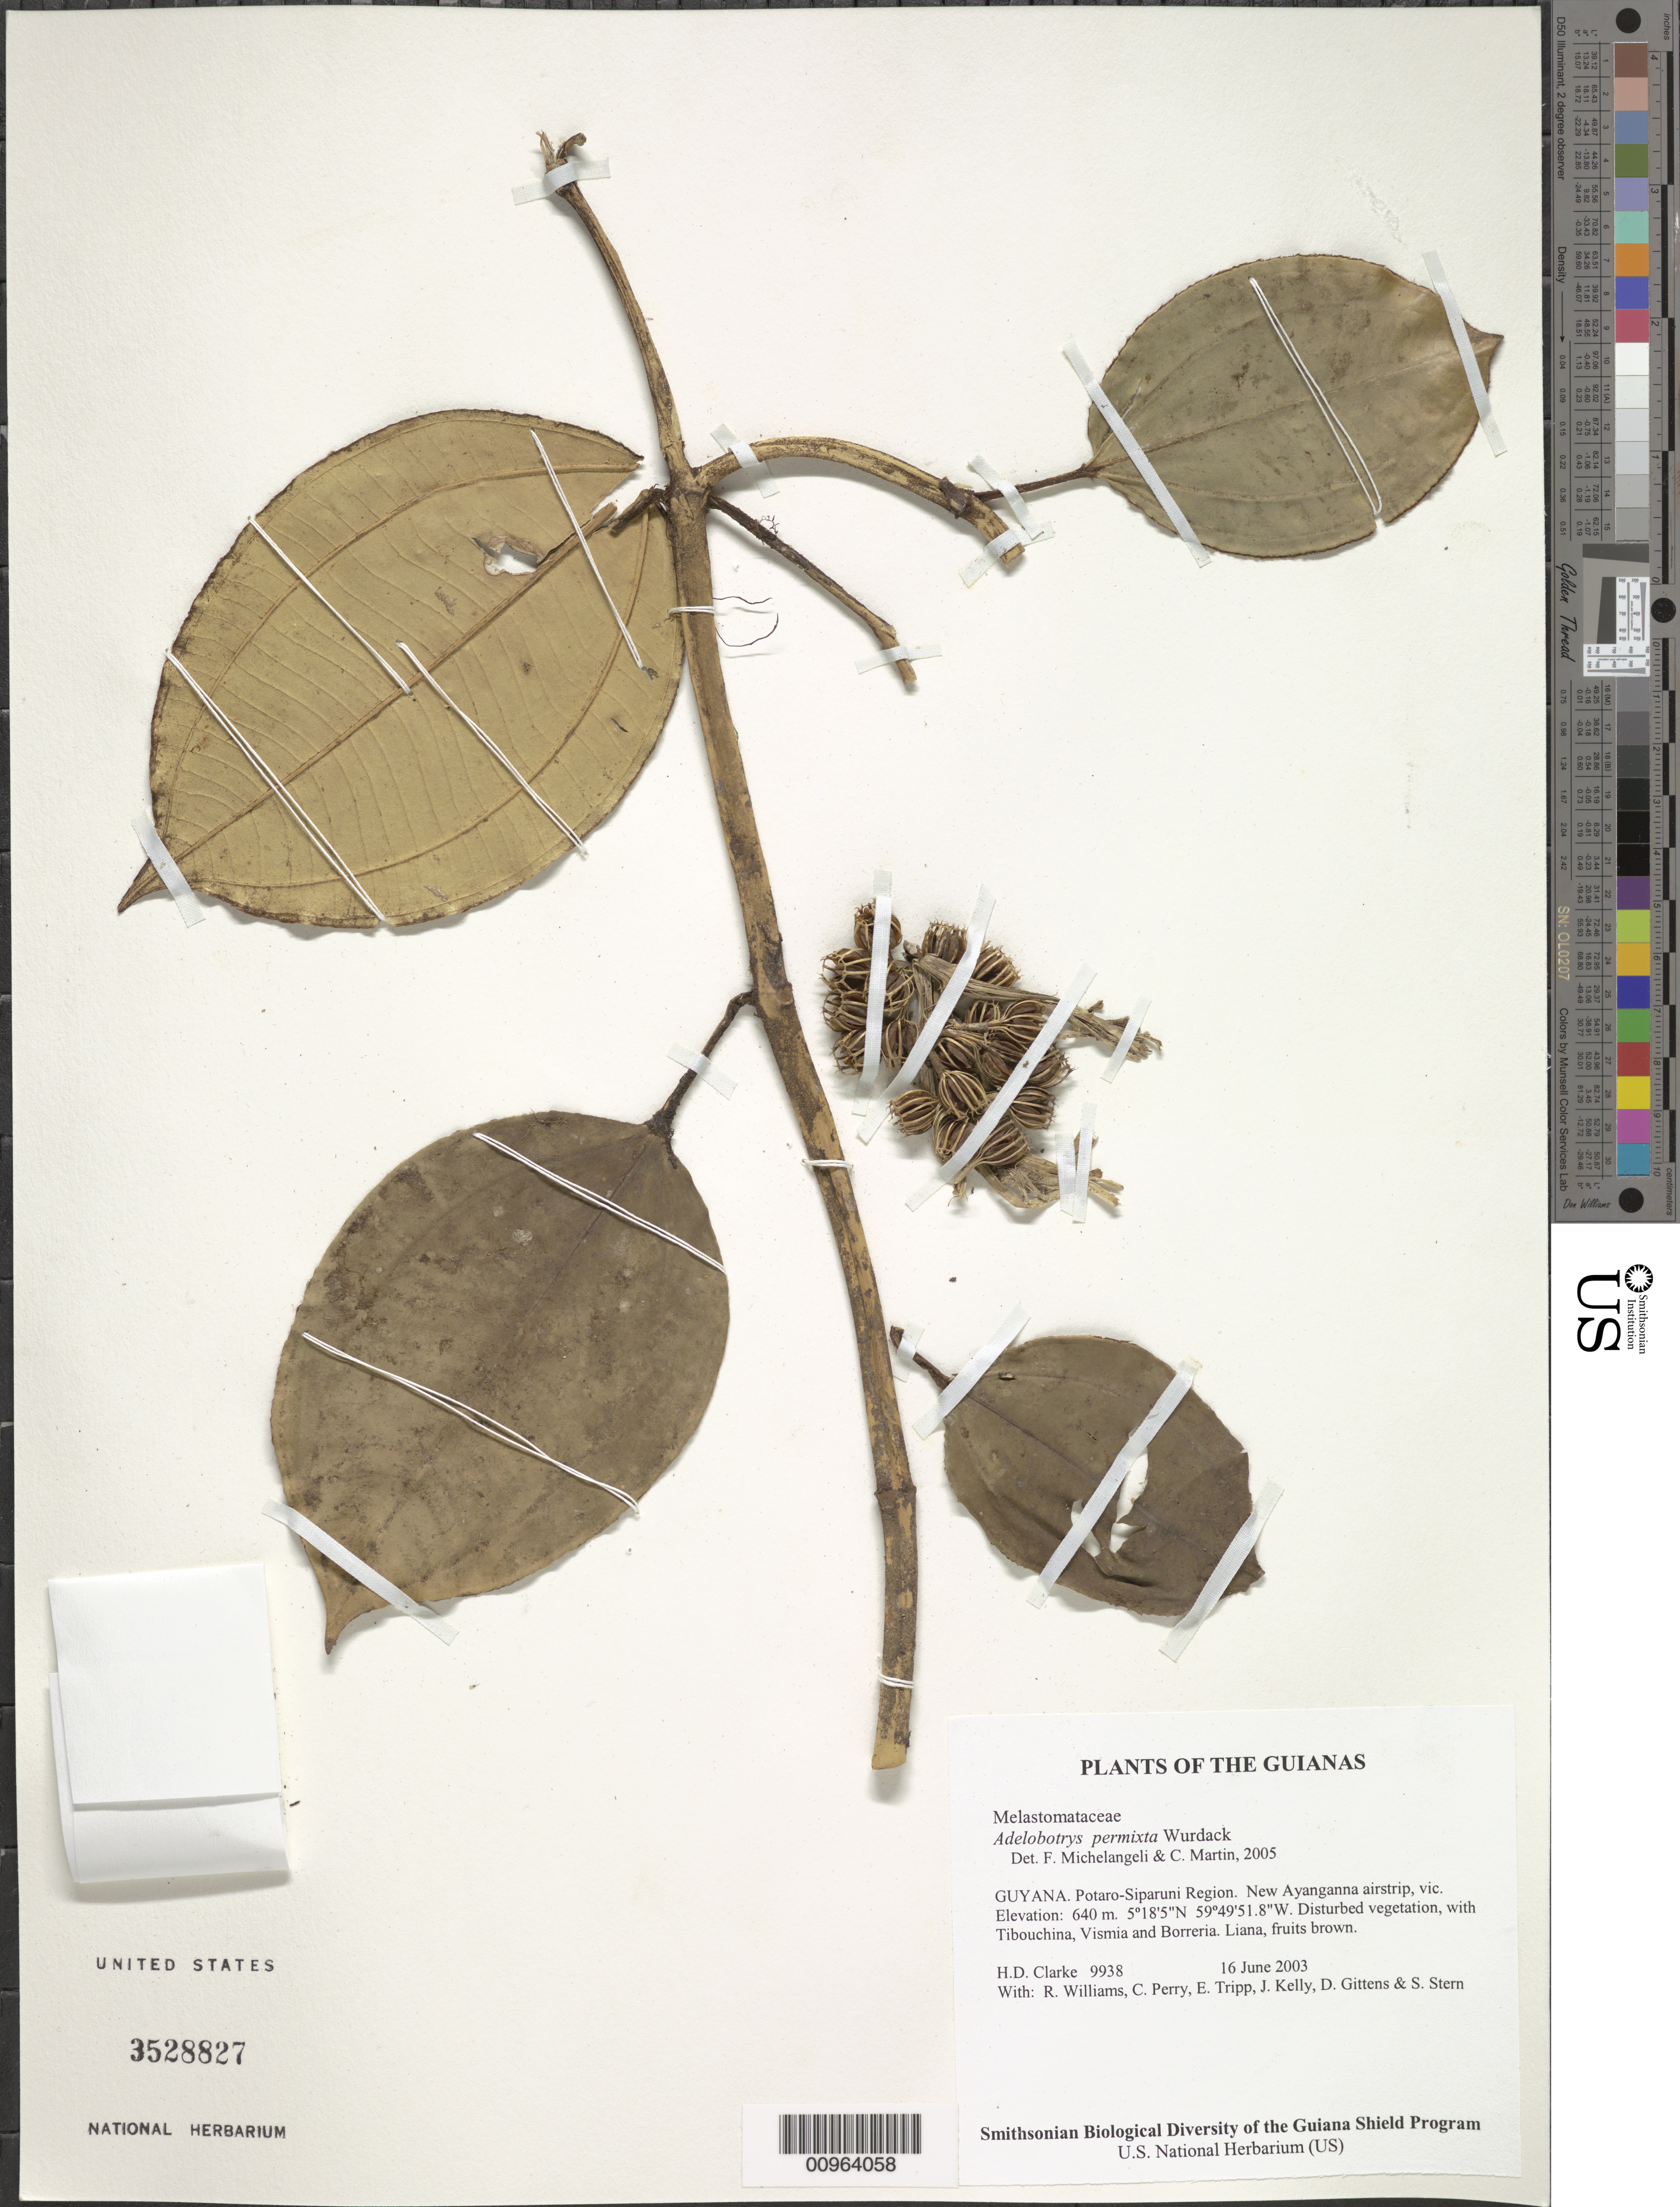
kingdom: Plantae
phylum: Tracheophyta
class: Magnoliopsida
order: Myrtales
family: Melastomataceae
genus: Adelobotrys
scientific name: Adelobotrys permixta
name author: Wurdack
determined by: Michelangeli, F. A.; Martin, C.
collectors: H. D. Clarke, R. Williams, C. Perry, E. Tripp, J. Kelly, D. Gittens & S. R. Stern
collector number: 9938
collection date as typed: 16 June 2003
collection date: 2003-06-16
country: Guyana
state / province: Potaro-Siparuni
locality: New Ayanganna airstrip, vic.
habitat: Disturbed vegetation, with Tibouchina, Vismia and Borreria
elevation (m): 640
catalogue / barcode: US 3528827